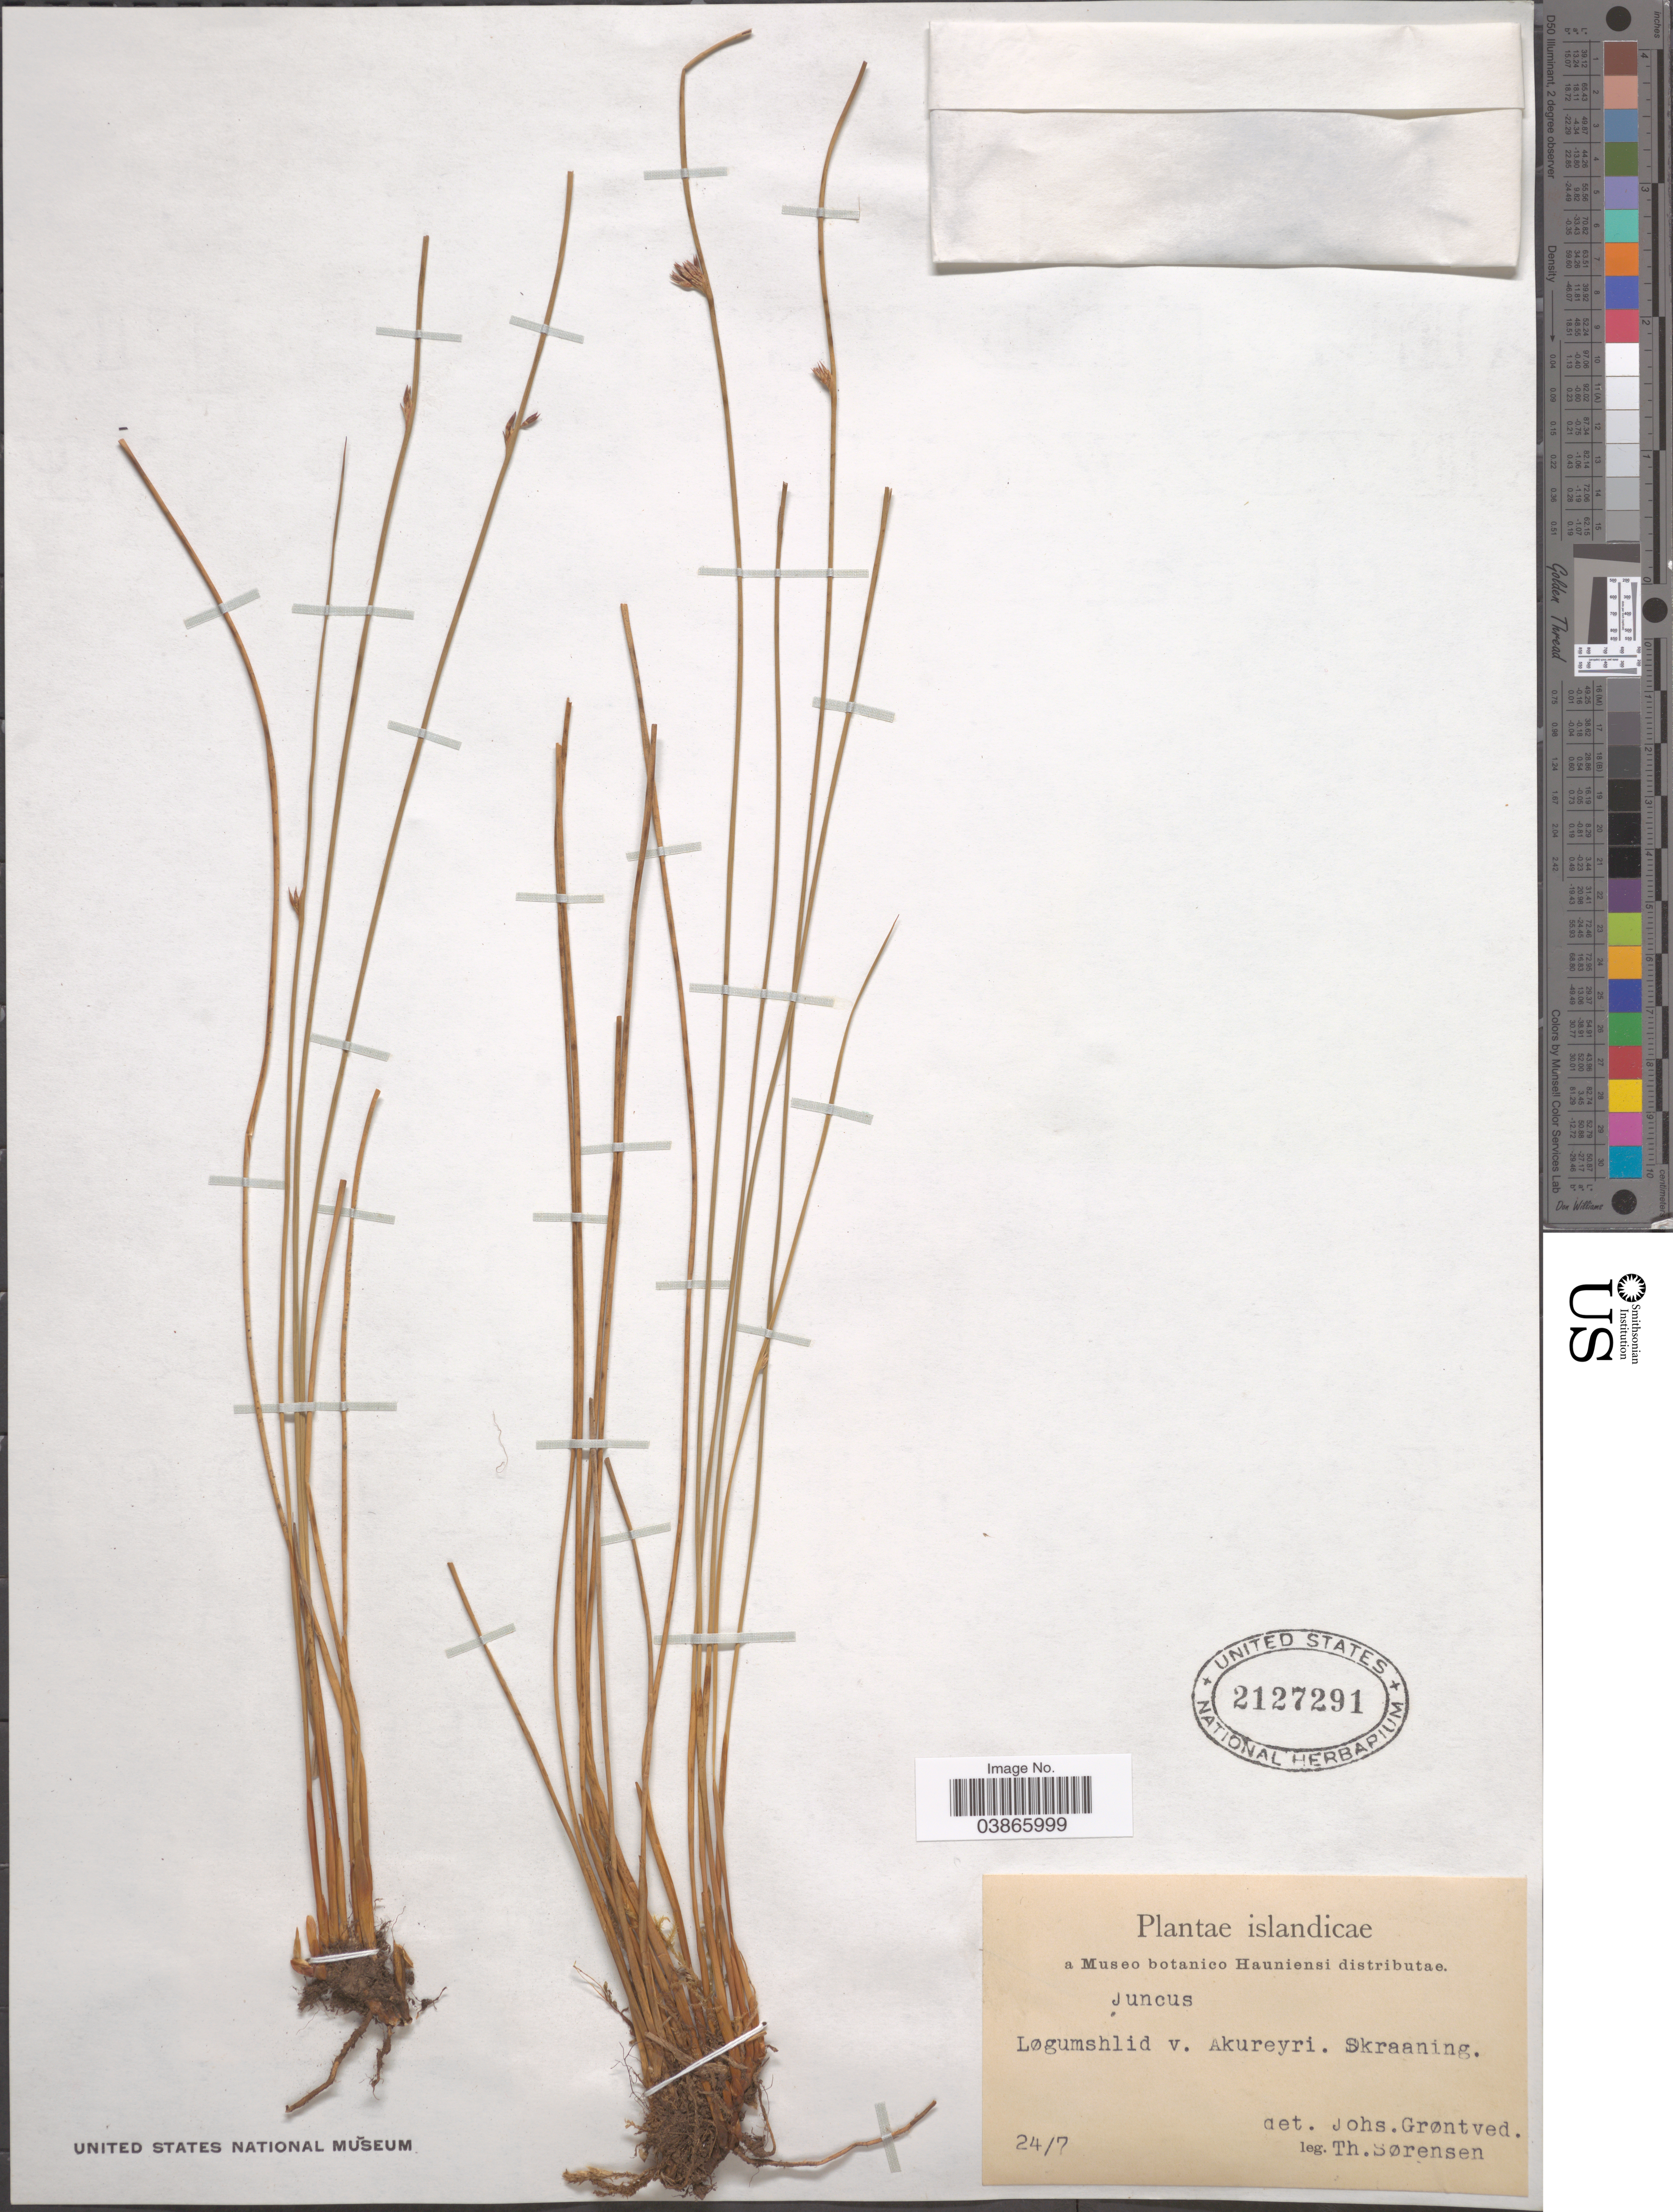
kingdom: Plantae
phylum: Tracheophyta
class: Liliopsida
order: Poales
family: Juncaceae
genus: Juncus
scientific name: Juncus sp.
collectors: T. Sorensen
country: Iceland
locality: Islandicae. Løgumshlid v. Akureyri. Skraaning.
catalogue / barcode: US 2127291